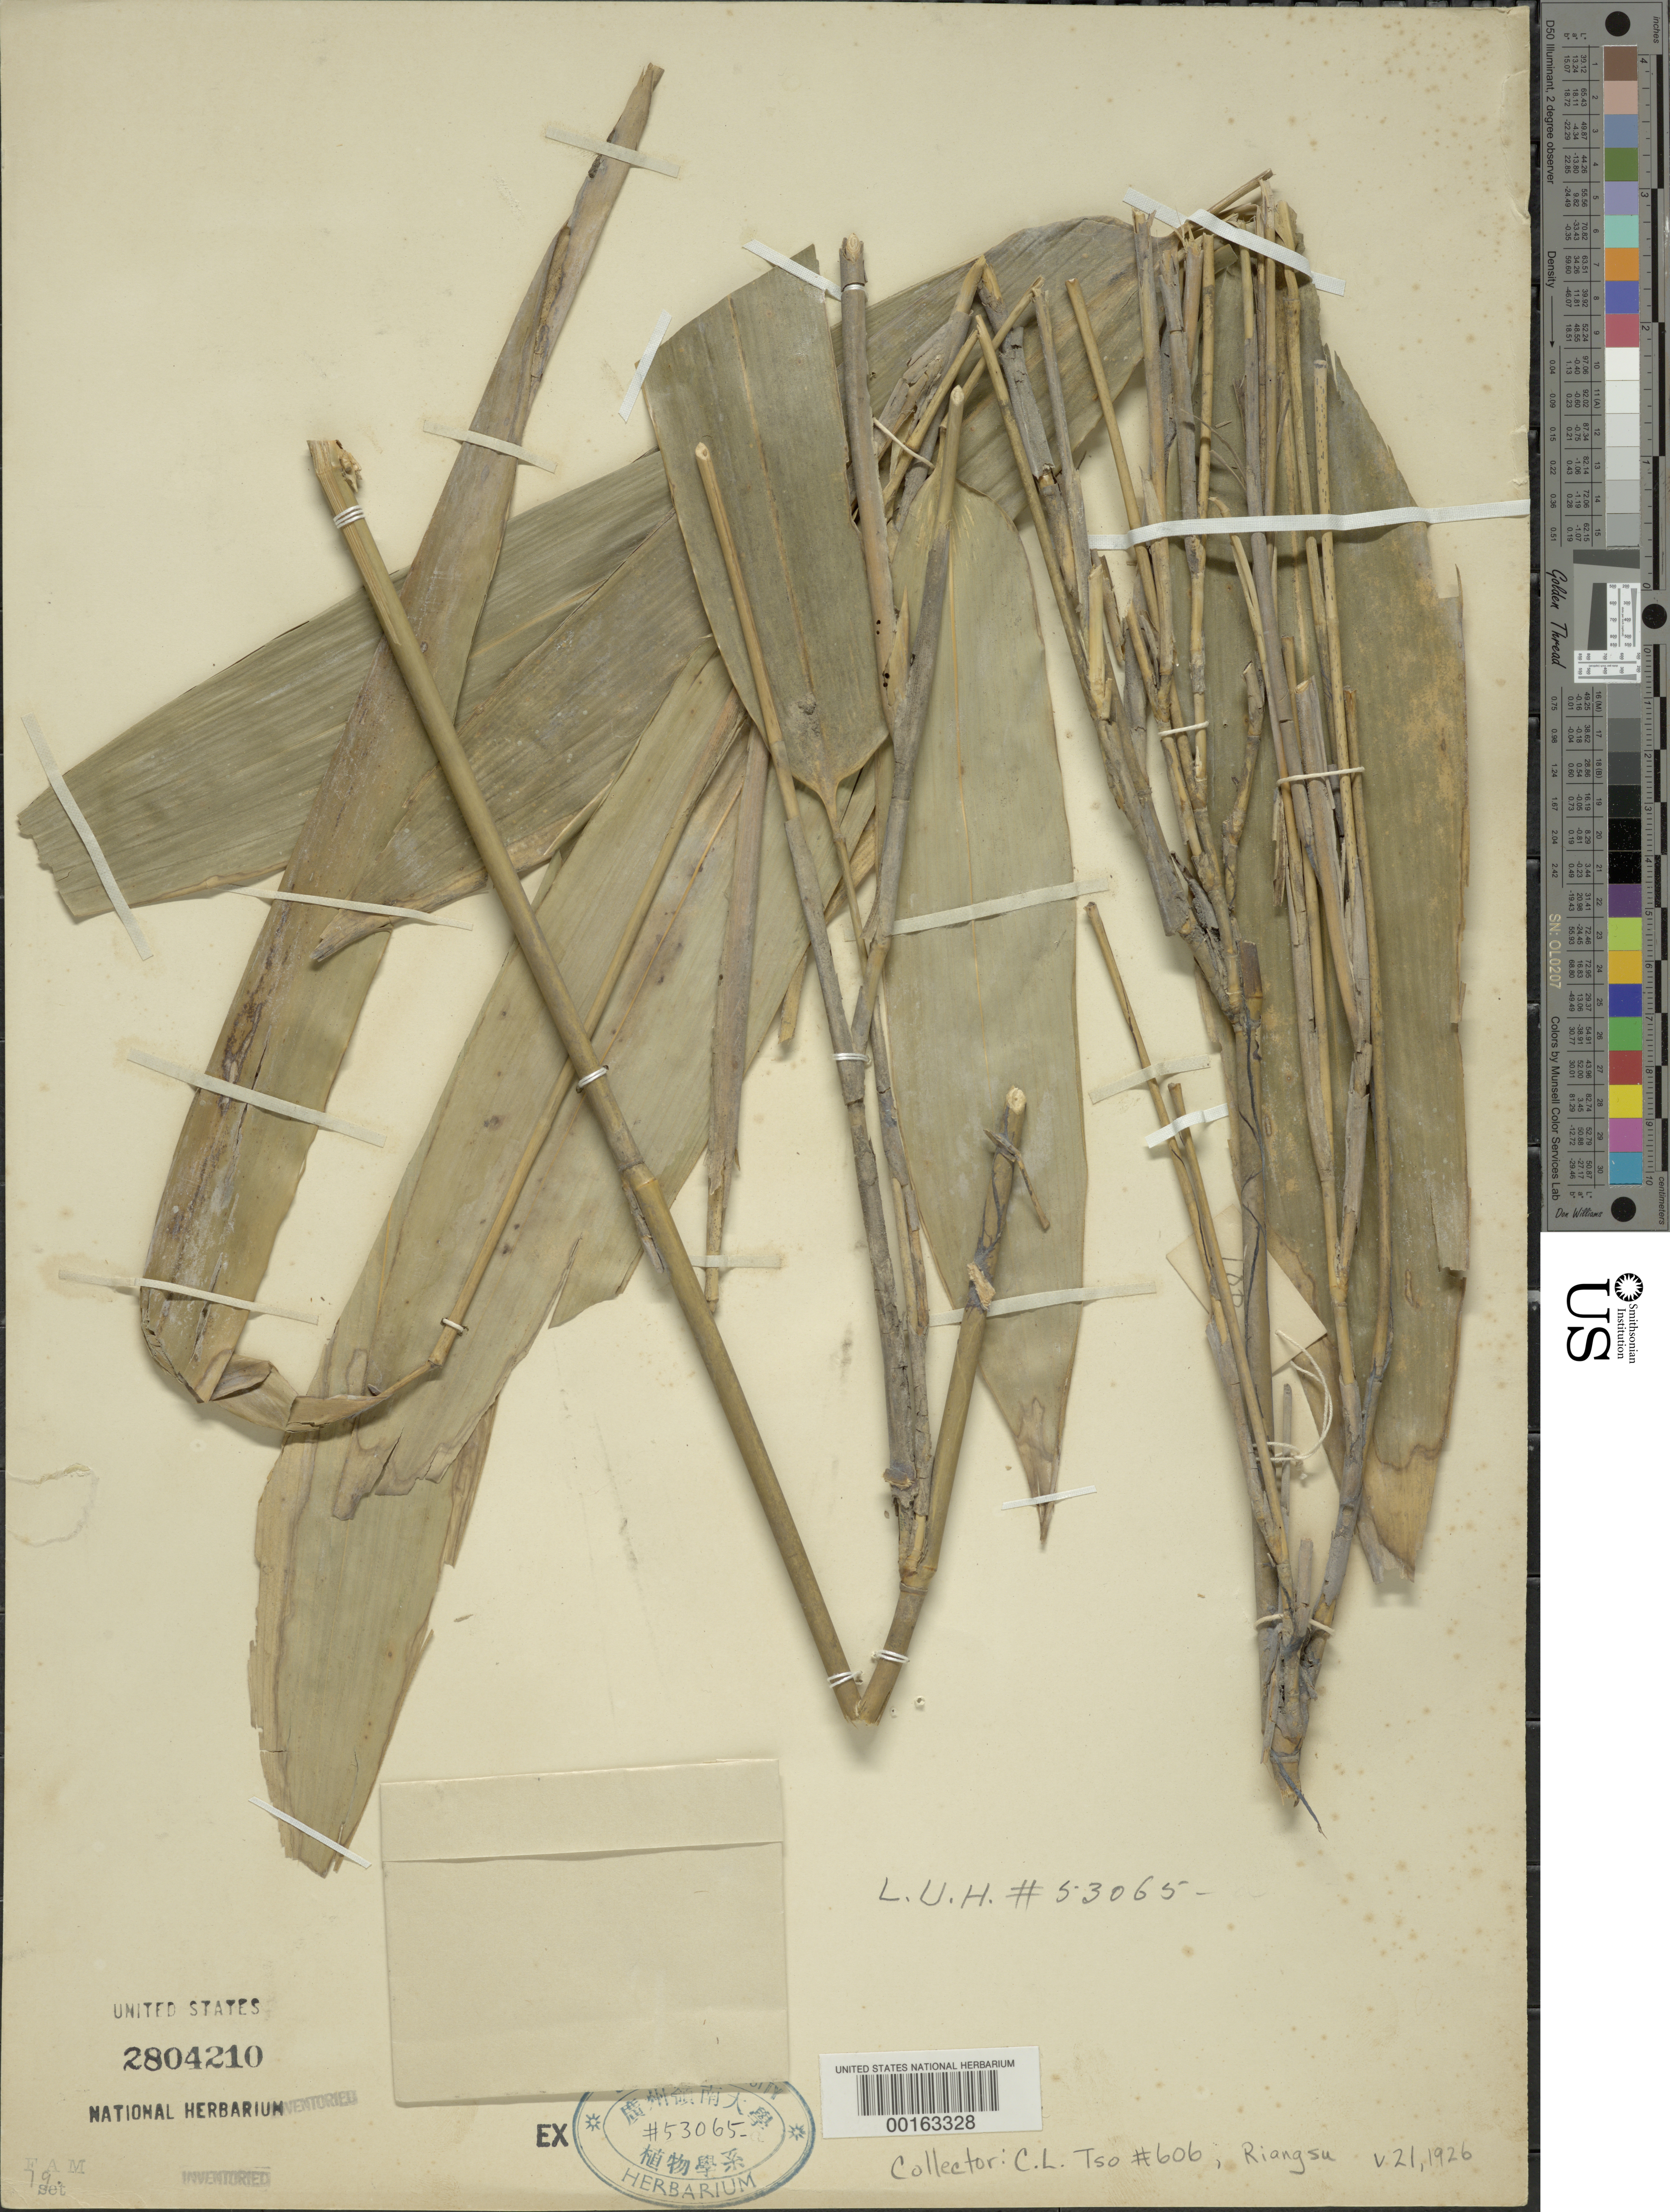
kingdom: Plantae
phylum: Tracheophyta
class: Liliopsida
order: Poales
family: Poaceae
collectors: C. Tso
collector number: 606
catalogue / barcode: US 2804210